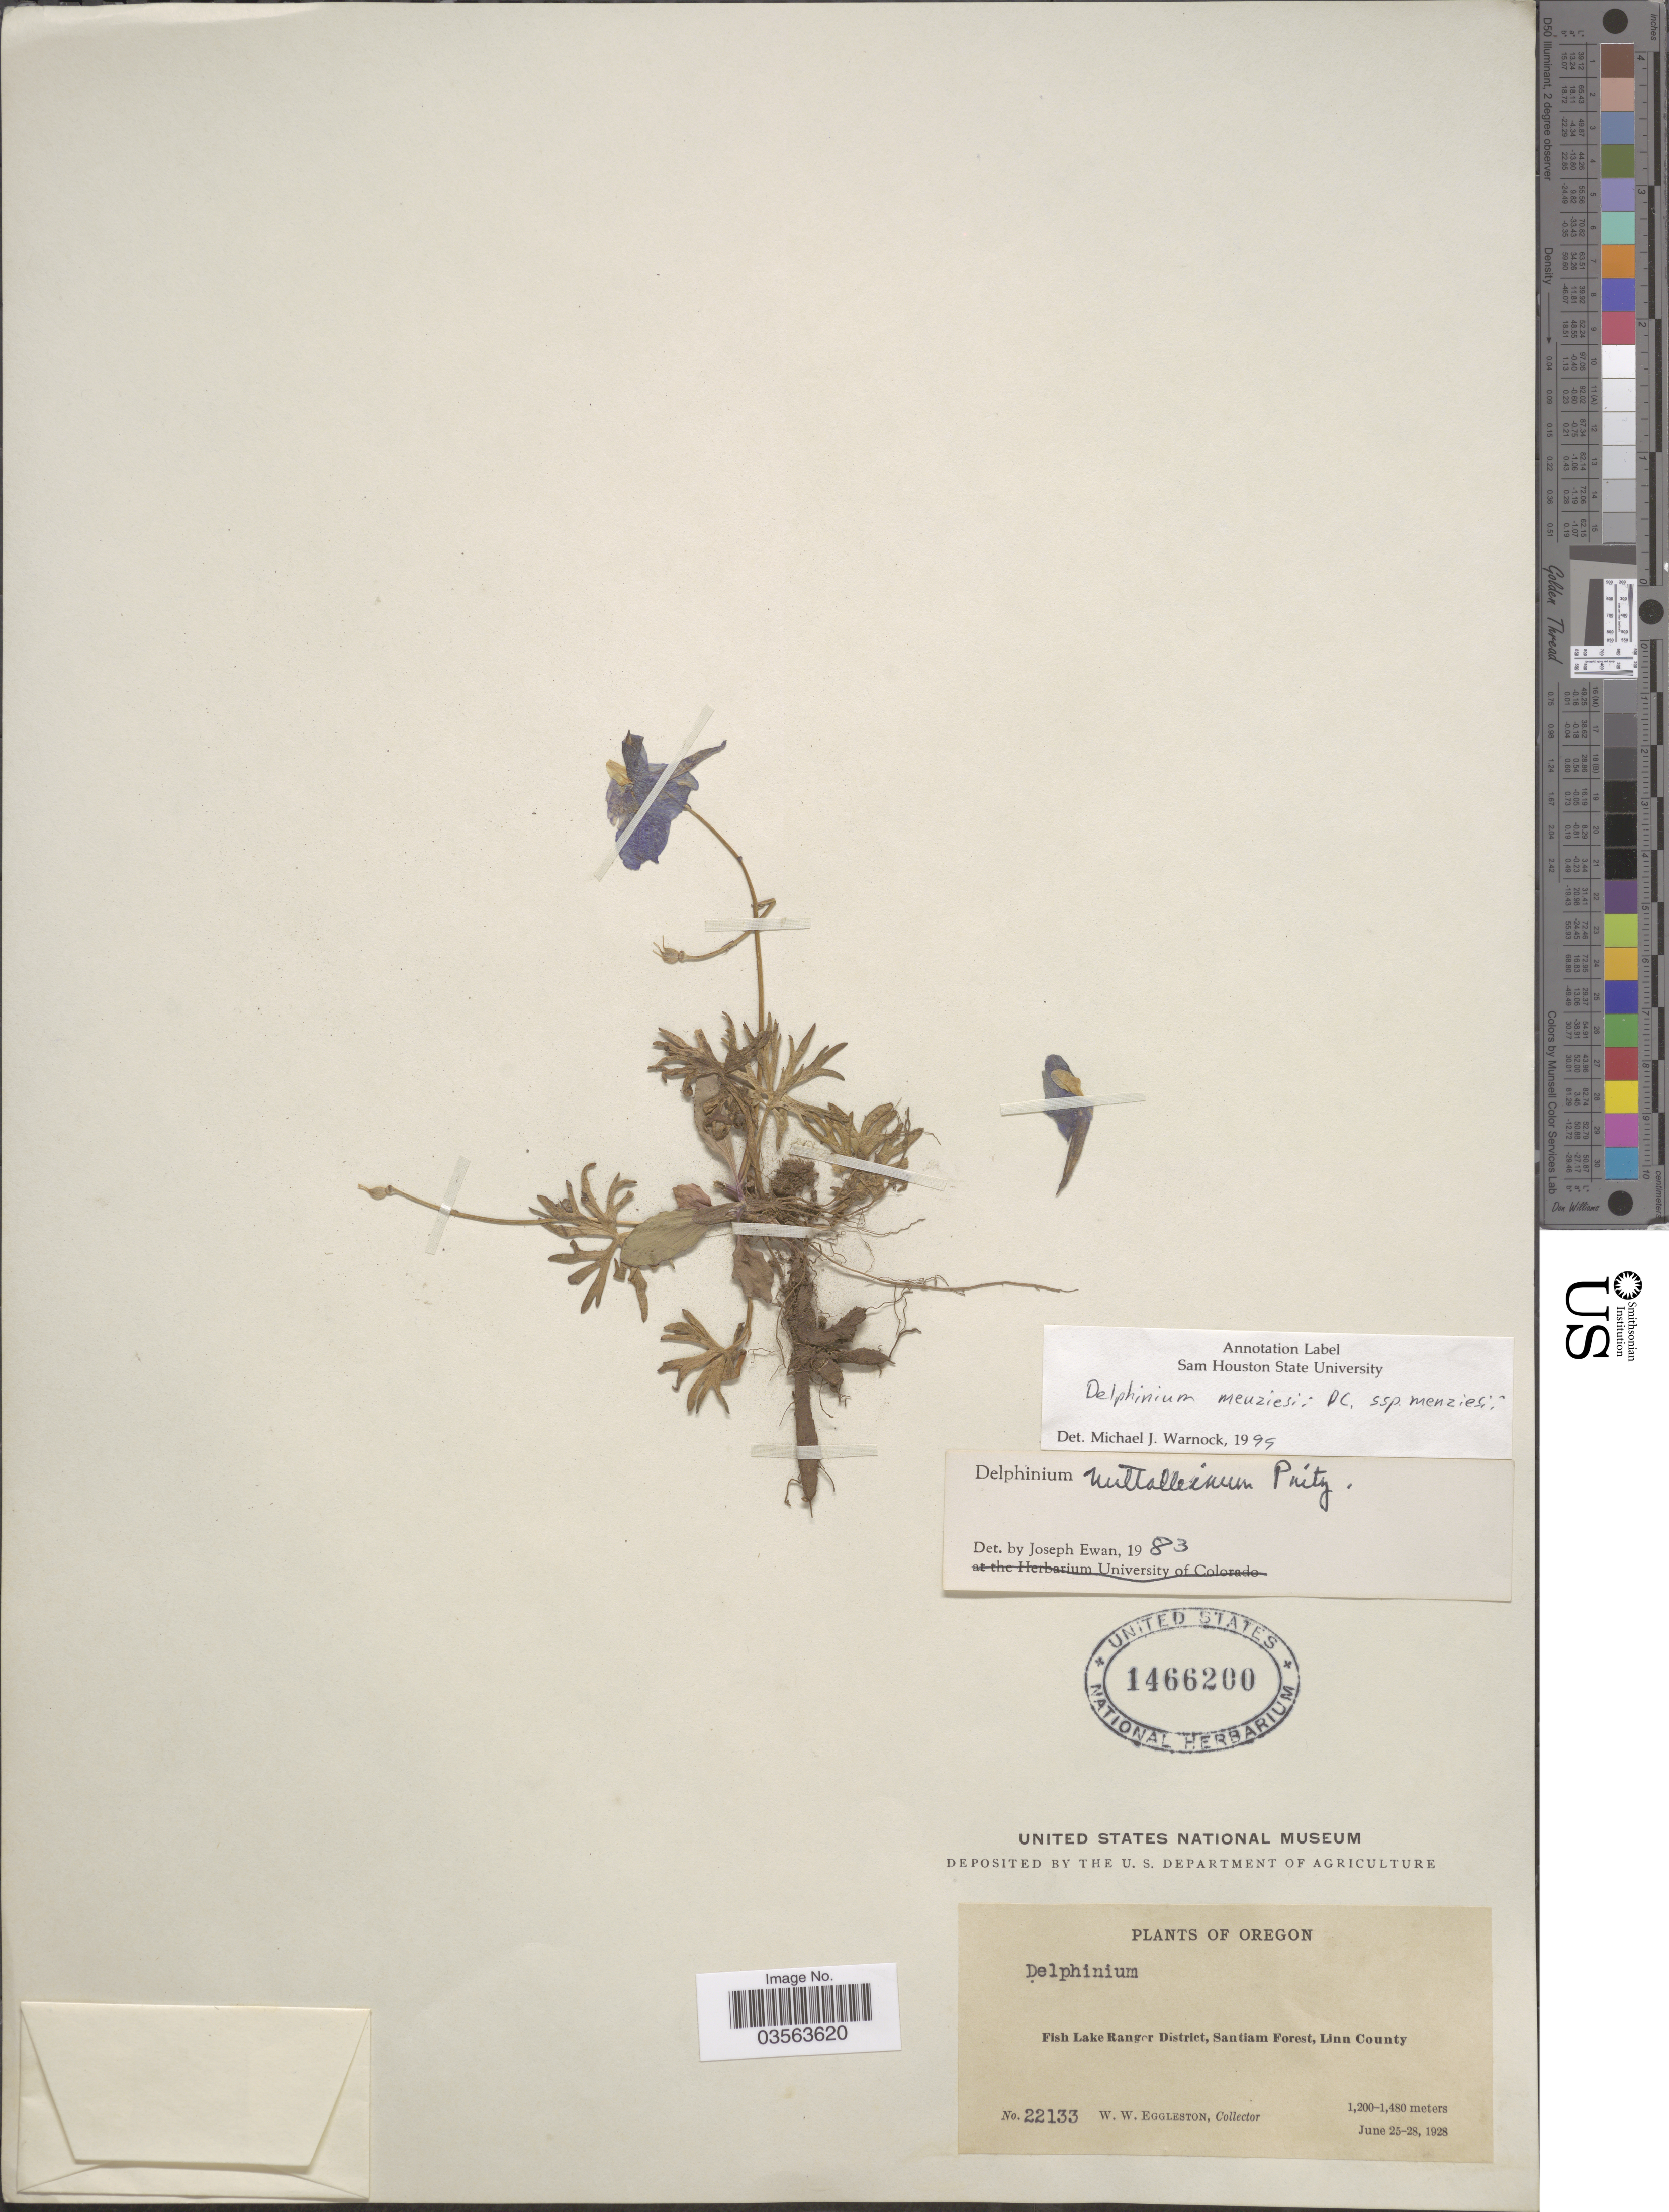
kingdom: Plantae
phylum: Tracheophyta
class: Magnoliopsida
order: Ranunculales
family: Ranunculaceae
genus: Delphinium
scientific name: Delphinium menziesii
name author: DC.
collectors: W. W. Eggleston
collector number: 22133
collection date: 1928-06-25/1928-06-28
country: United States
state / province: Oregon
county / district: Linn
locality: Fish Lake Ranger District, Santiam Forest, Linn County.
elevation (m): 1200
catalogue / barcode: US 1466200